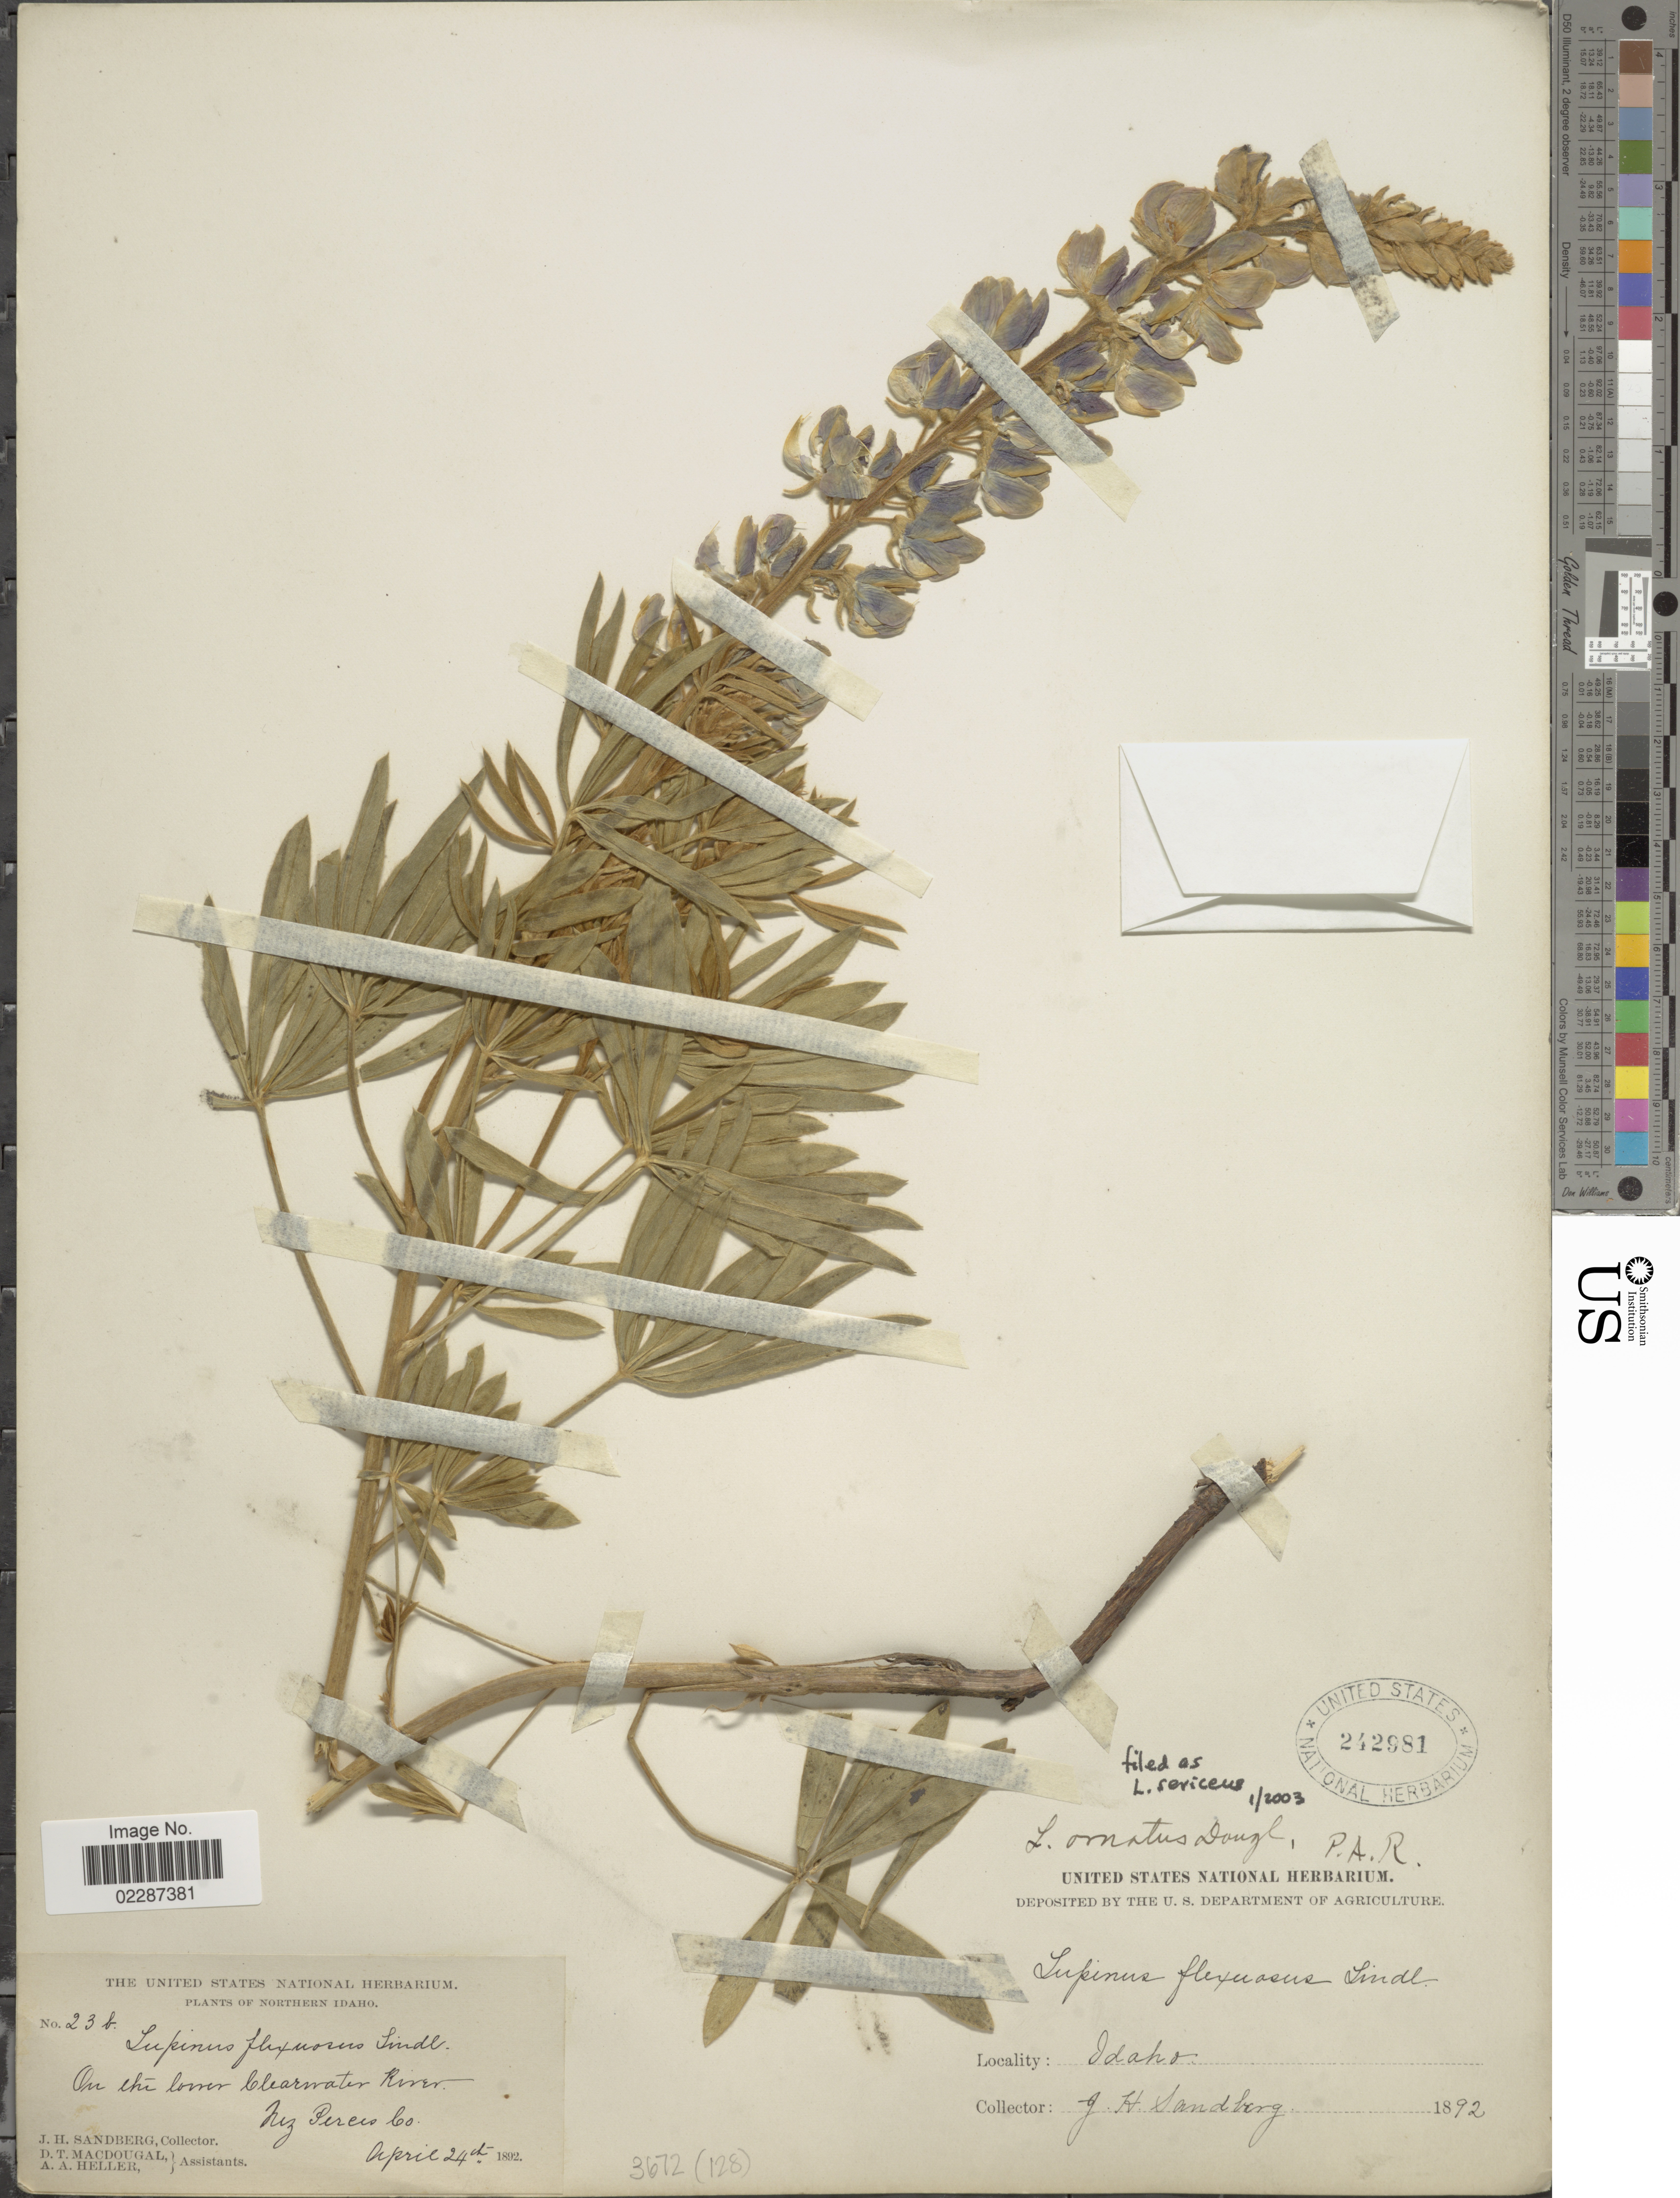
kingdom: Plantae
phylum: Tracheophyta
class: Magnoliopsida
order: Fabales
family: Fabaceae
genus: Lupinus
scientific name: Lupinus sericeus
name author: Pursh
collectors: J. H. Sandberg, D. T. MacDougal & A. A. Heller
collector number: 23b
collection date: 1892-04-24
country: United States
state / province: Idaho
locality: Northern Idaho, on the lower Clearwater River, Nez Perces Co.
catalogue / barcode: US 242981